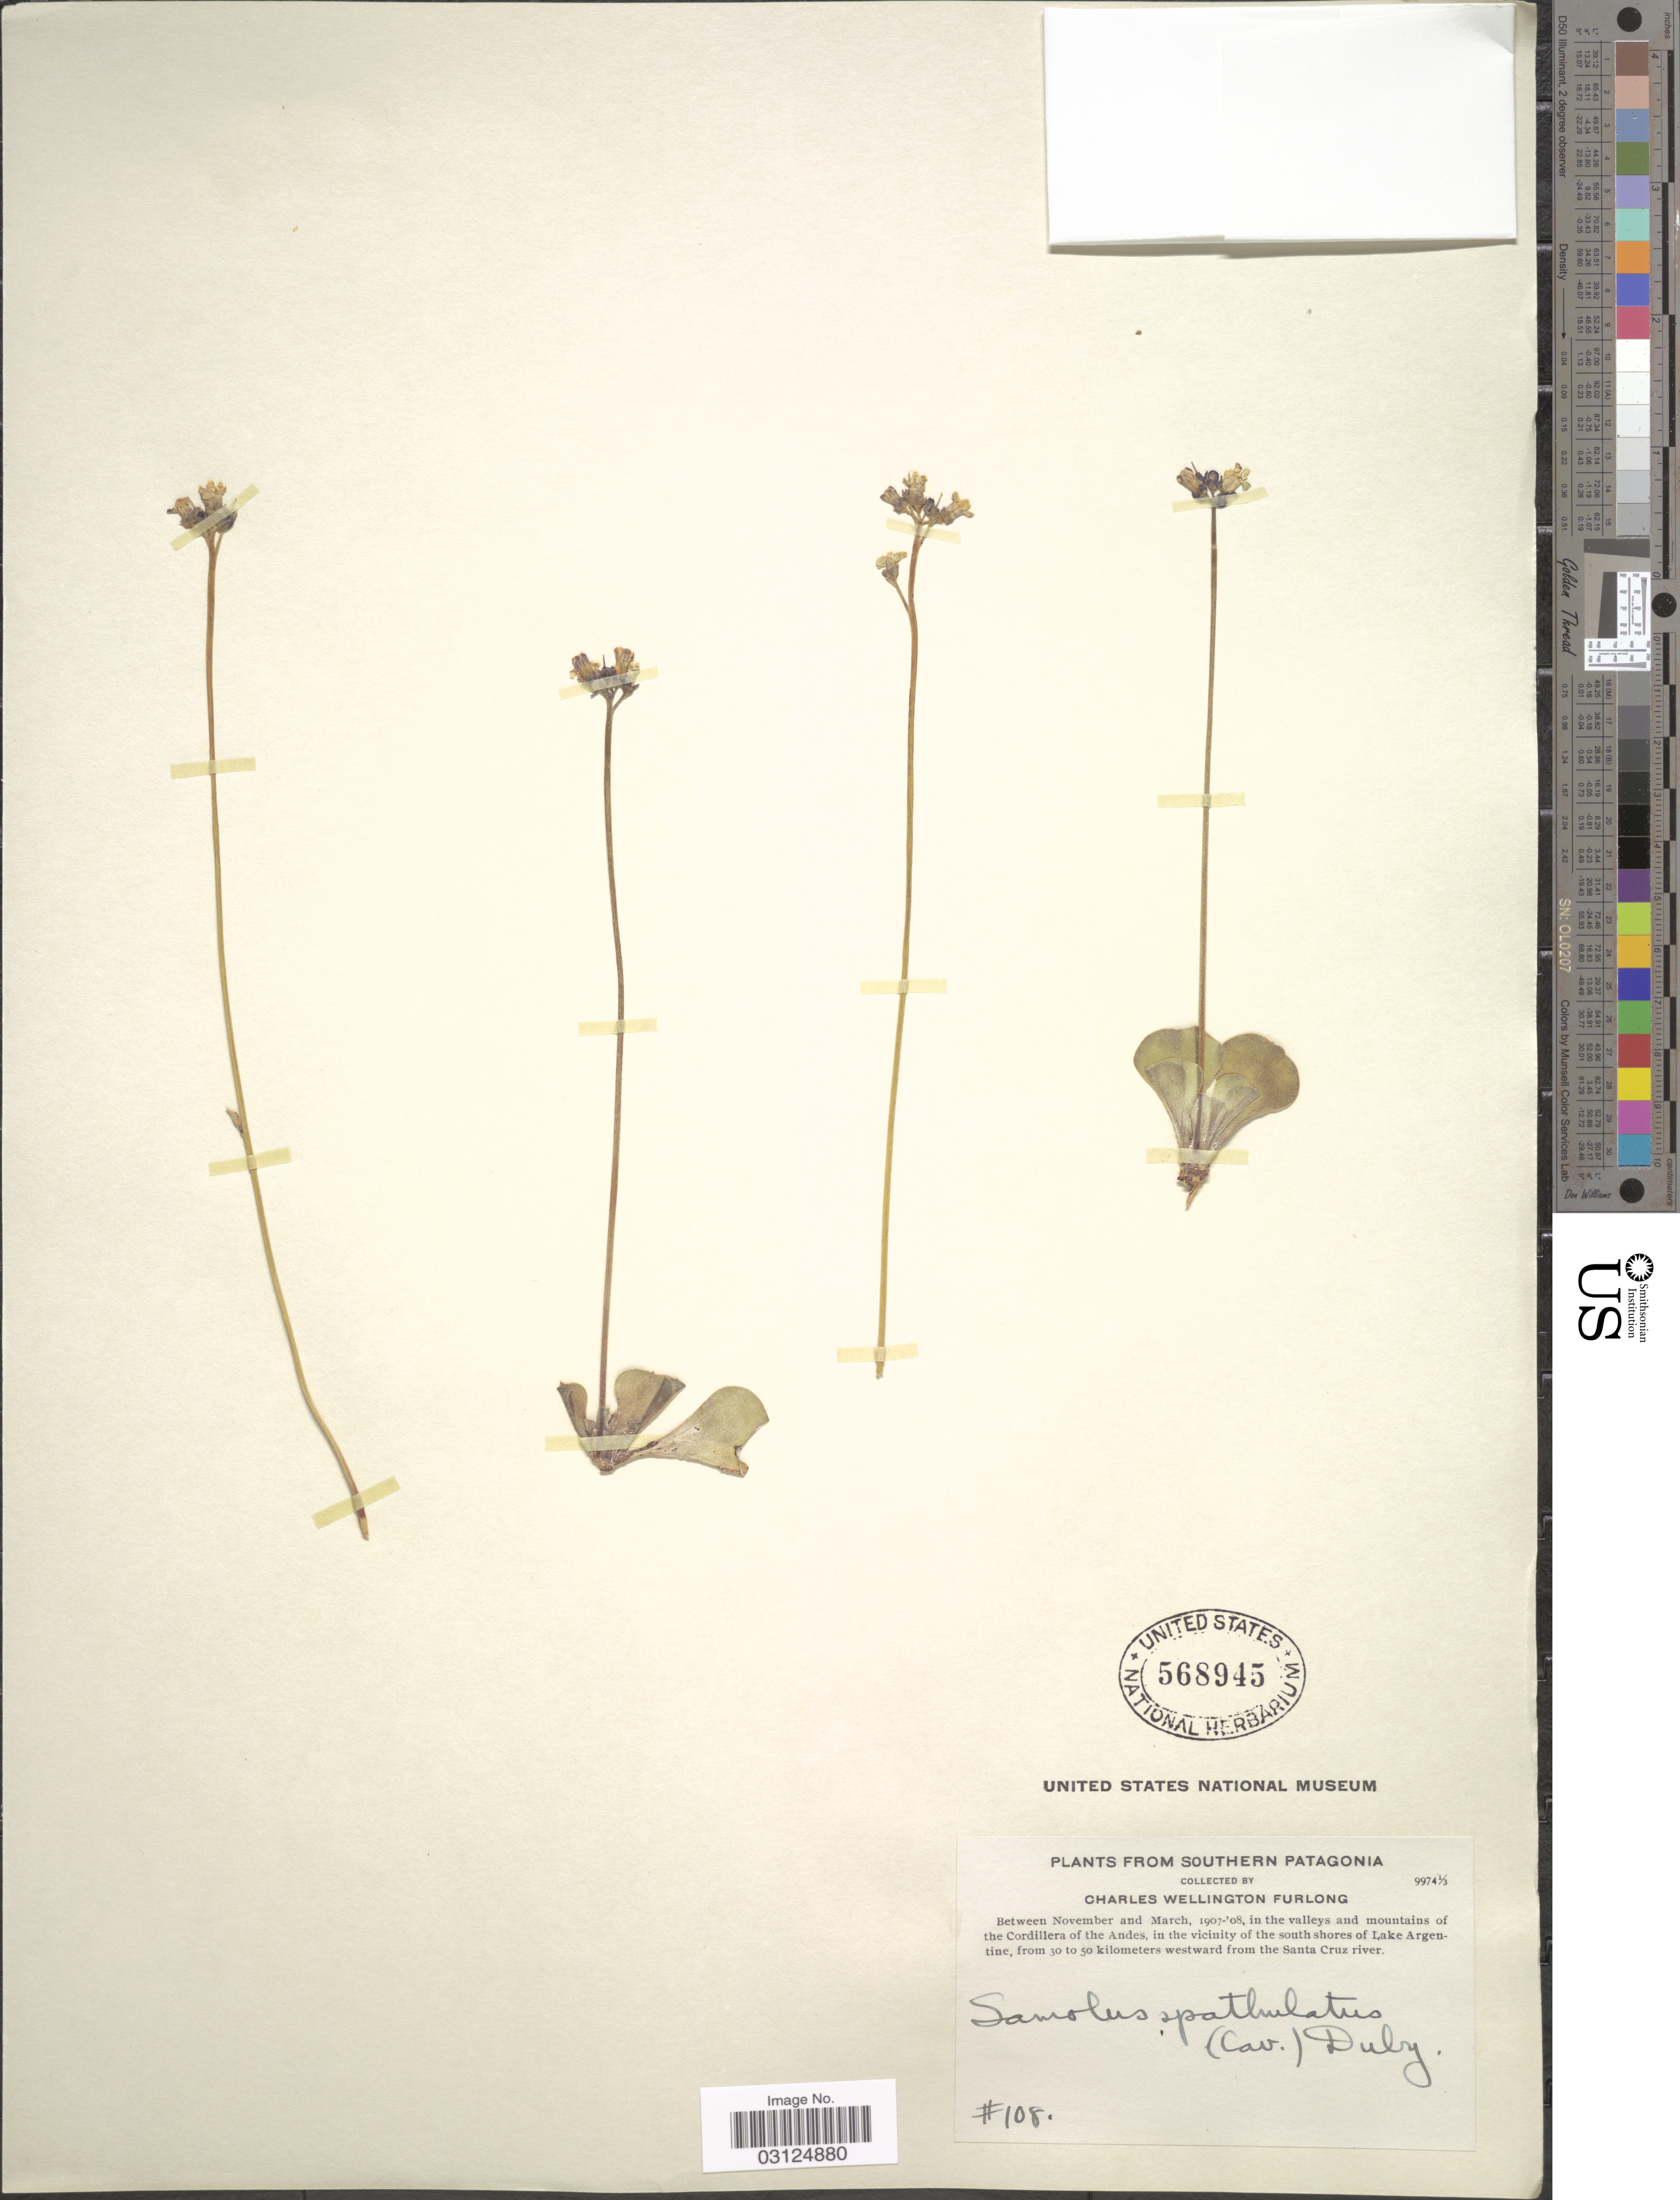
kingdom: Plantae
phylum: Tracheophyta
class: Magnoliopsida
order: Ericales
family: Primulaceae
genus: Samolus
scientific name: Samolus spathulatus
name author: (Cav.) Duby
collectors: C. Furlong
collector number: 108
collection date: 1907-11/1908-03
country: Argentina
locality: Southern Patagonia. In the valleys and mountains of the Cordillera of the Andes, in the vicinity of the south shores of Lake Argentine, from 30 to 50 kilometers westward from the Santa Cruz river.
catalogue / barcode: US 568945